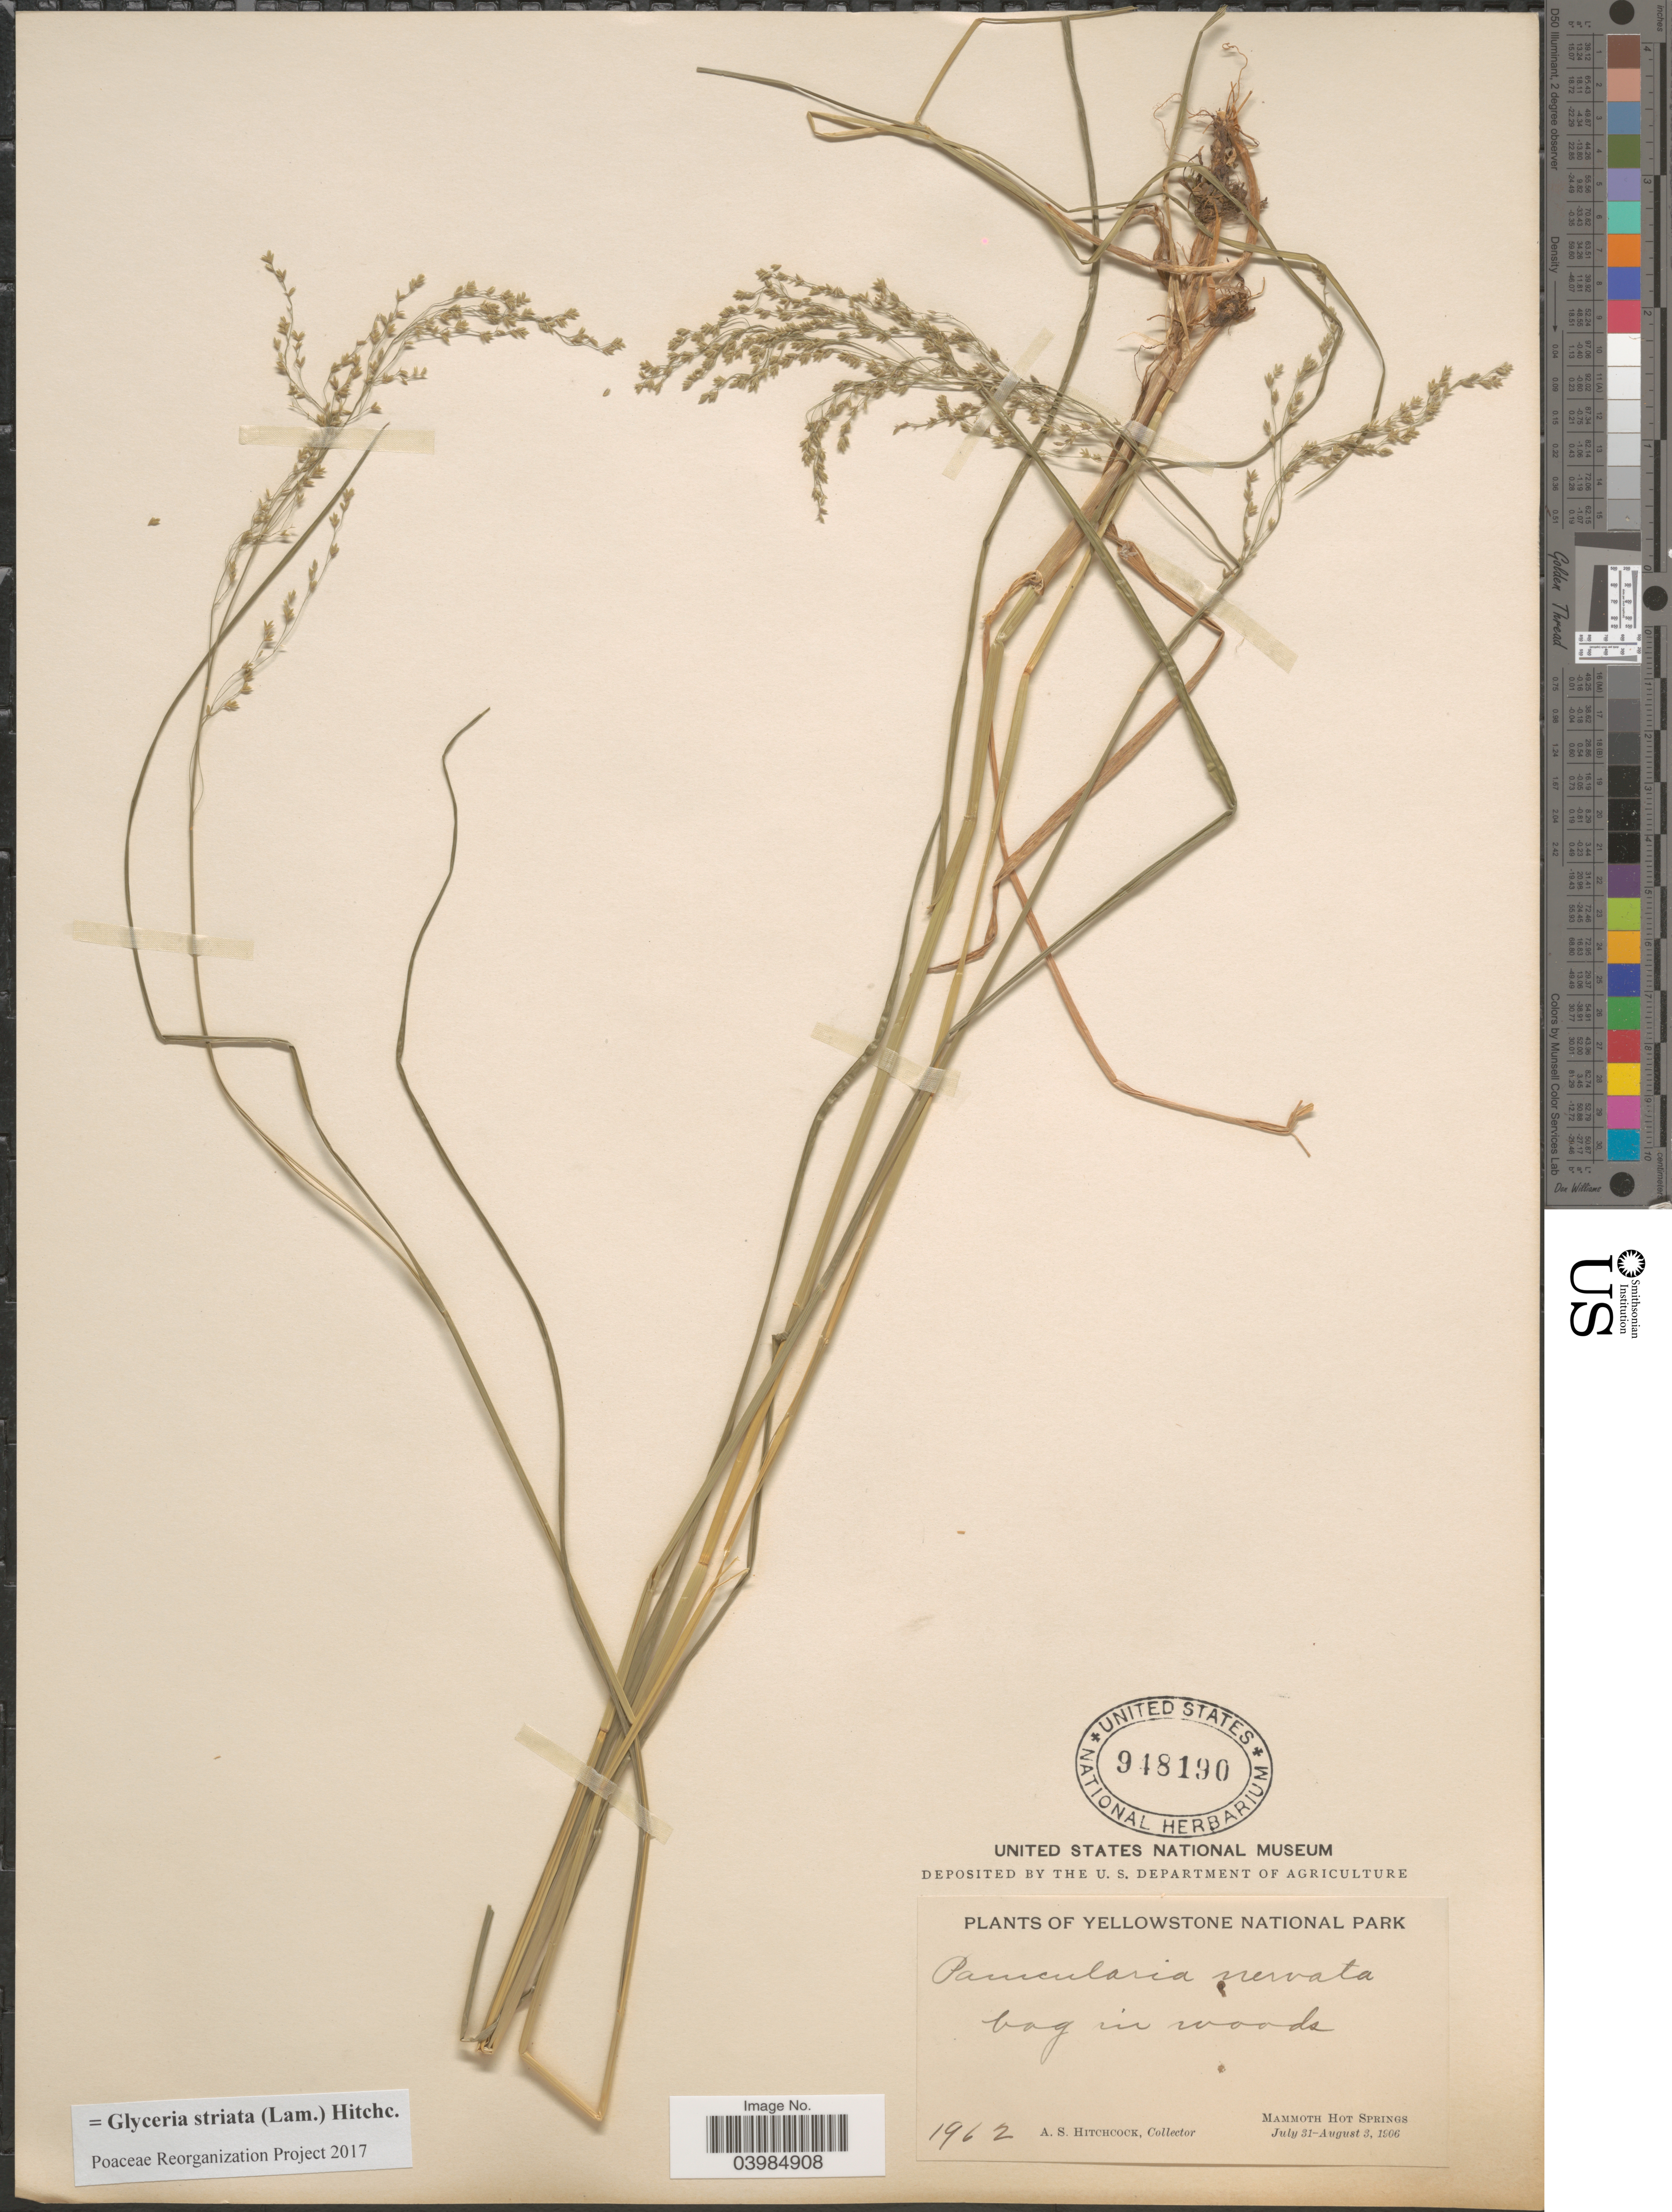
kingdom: Plantae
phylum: Tracheophyta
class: Liliopsida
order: Poales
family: Poaceae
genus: Glyceria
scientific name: Glyceria striata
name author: (Lam.) Hitchc.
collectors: A. S. Hitchcock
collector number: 1962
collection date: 1906-07-31/1906-08-03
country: United States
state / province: Wyoming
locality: Yellowstone National Park. Mammoth Hot Springs.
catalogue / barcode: US 948190